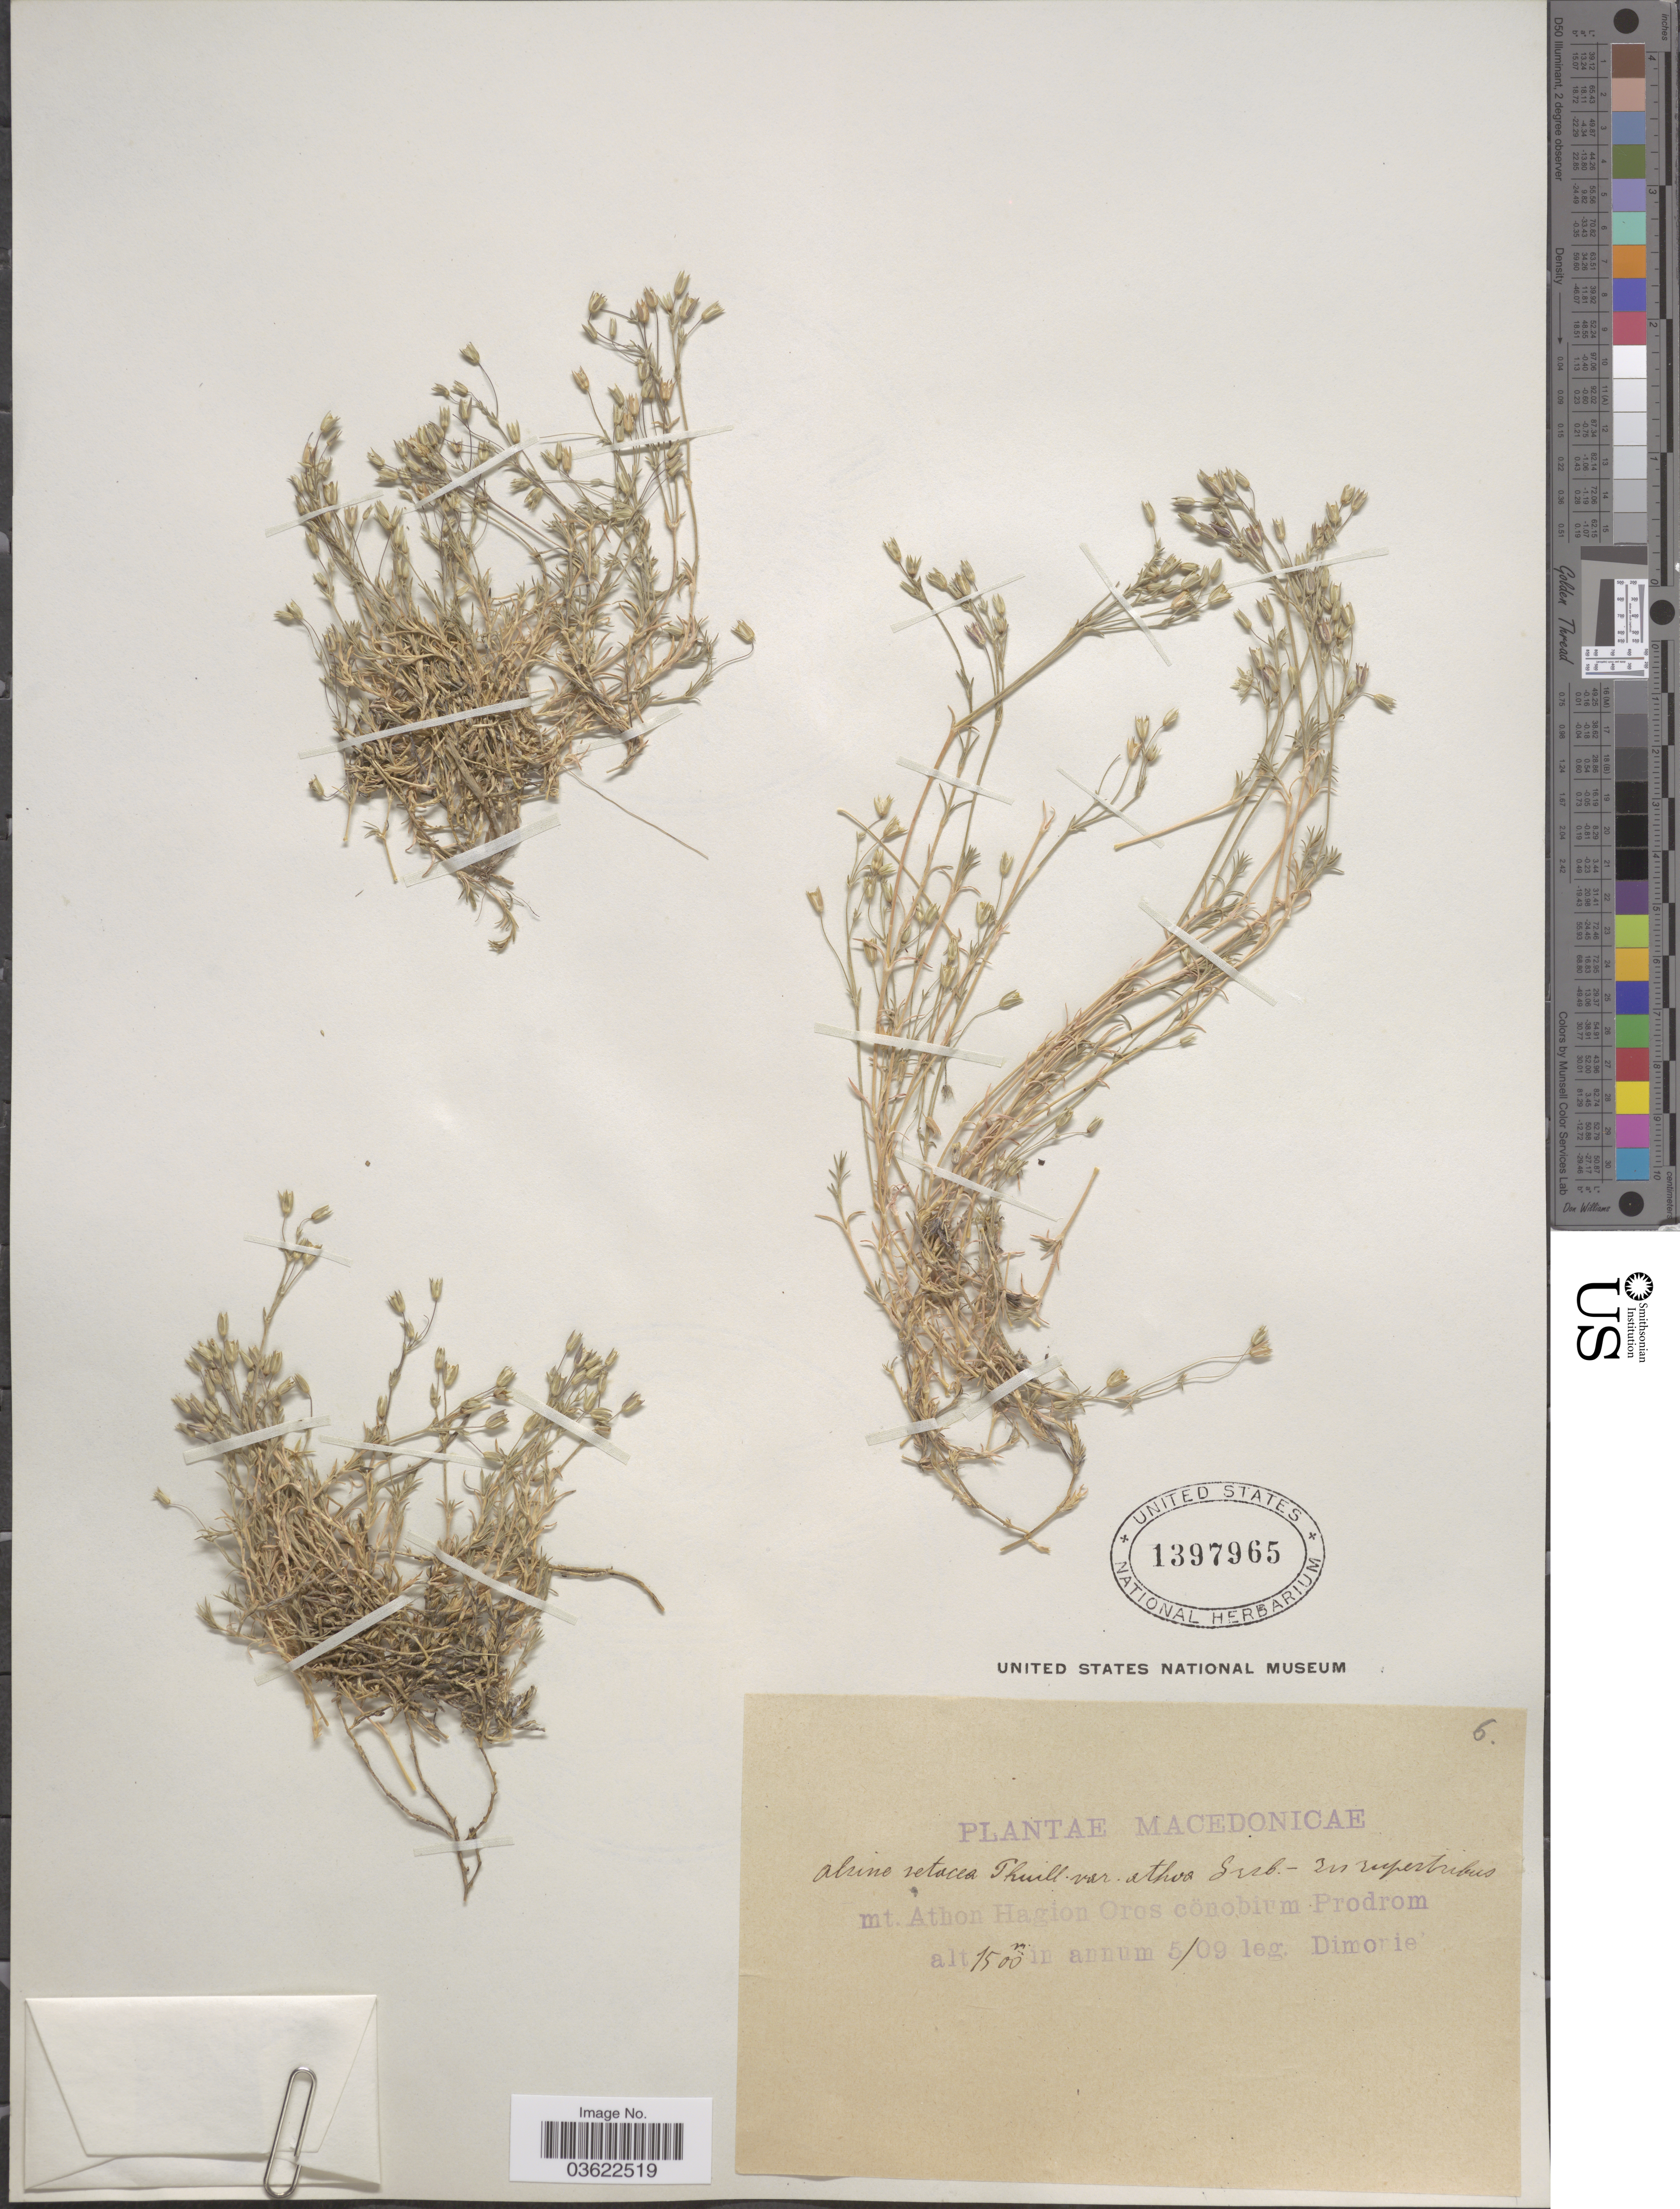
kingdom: Plantae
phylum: Tracheophyta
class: Magnoliopsida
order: Caryophyllales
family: Caryophyllaceae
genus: Arenaria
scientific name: Arenaria setacea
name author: Thuill.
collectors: -. Dimonie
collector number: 6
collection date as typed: Transcribed d/m/y: /5/9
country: Greece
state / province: Mount Athoa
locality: Mt. Athon Hagion Oros cönobium Prodrom.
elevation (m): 1500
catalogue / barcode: US 1397965